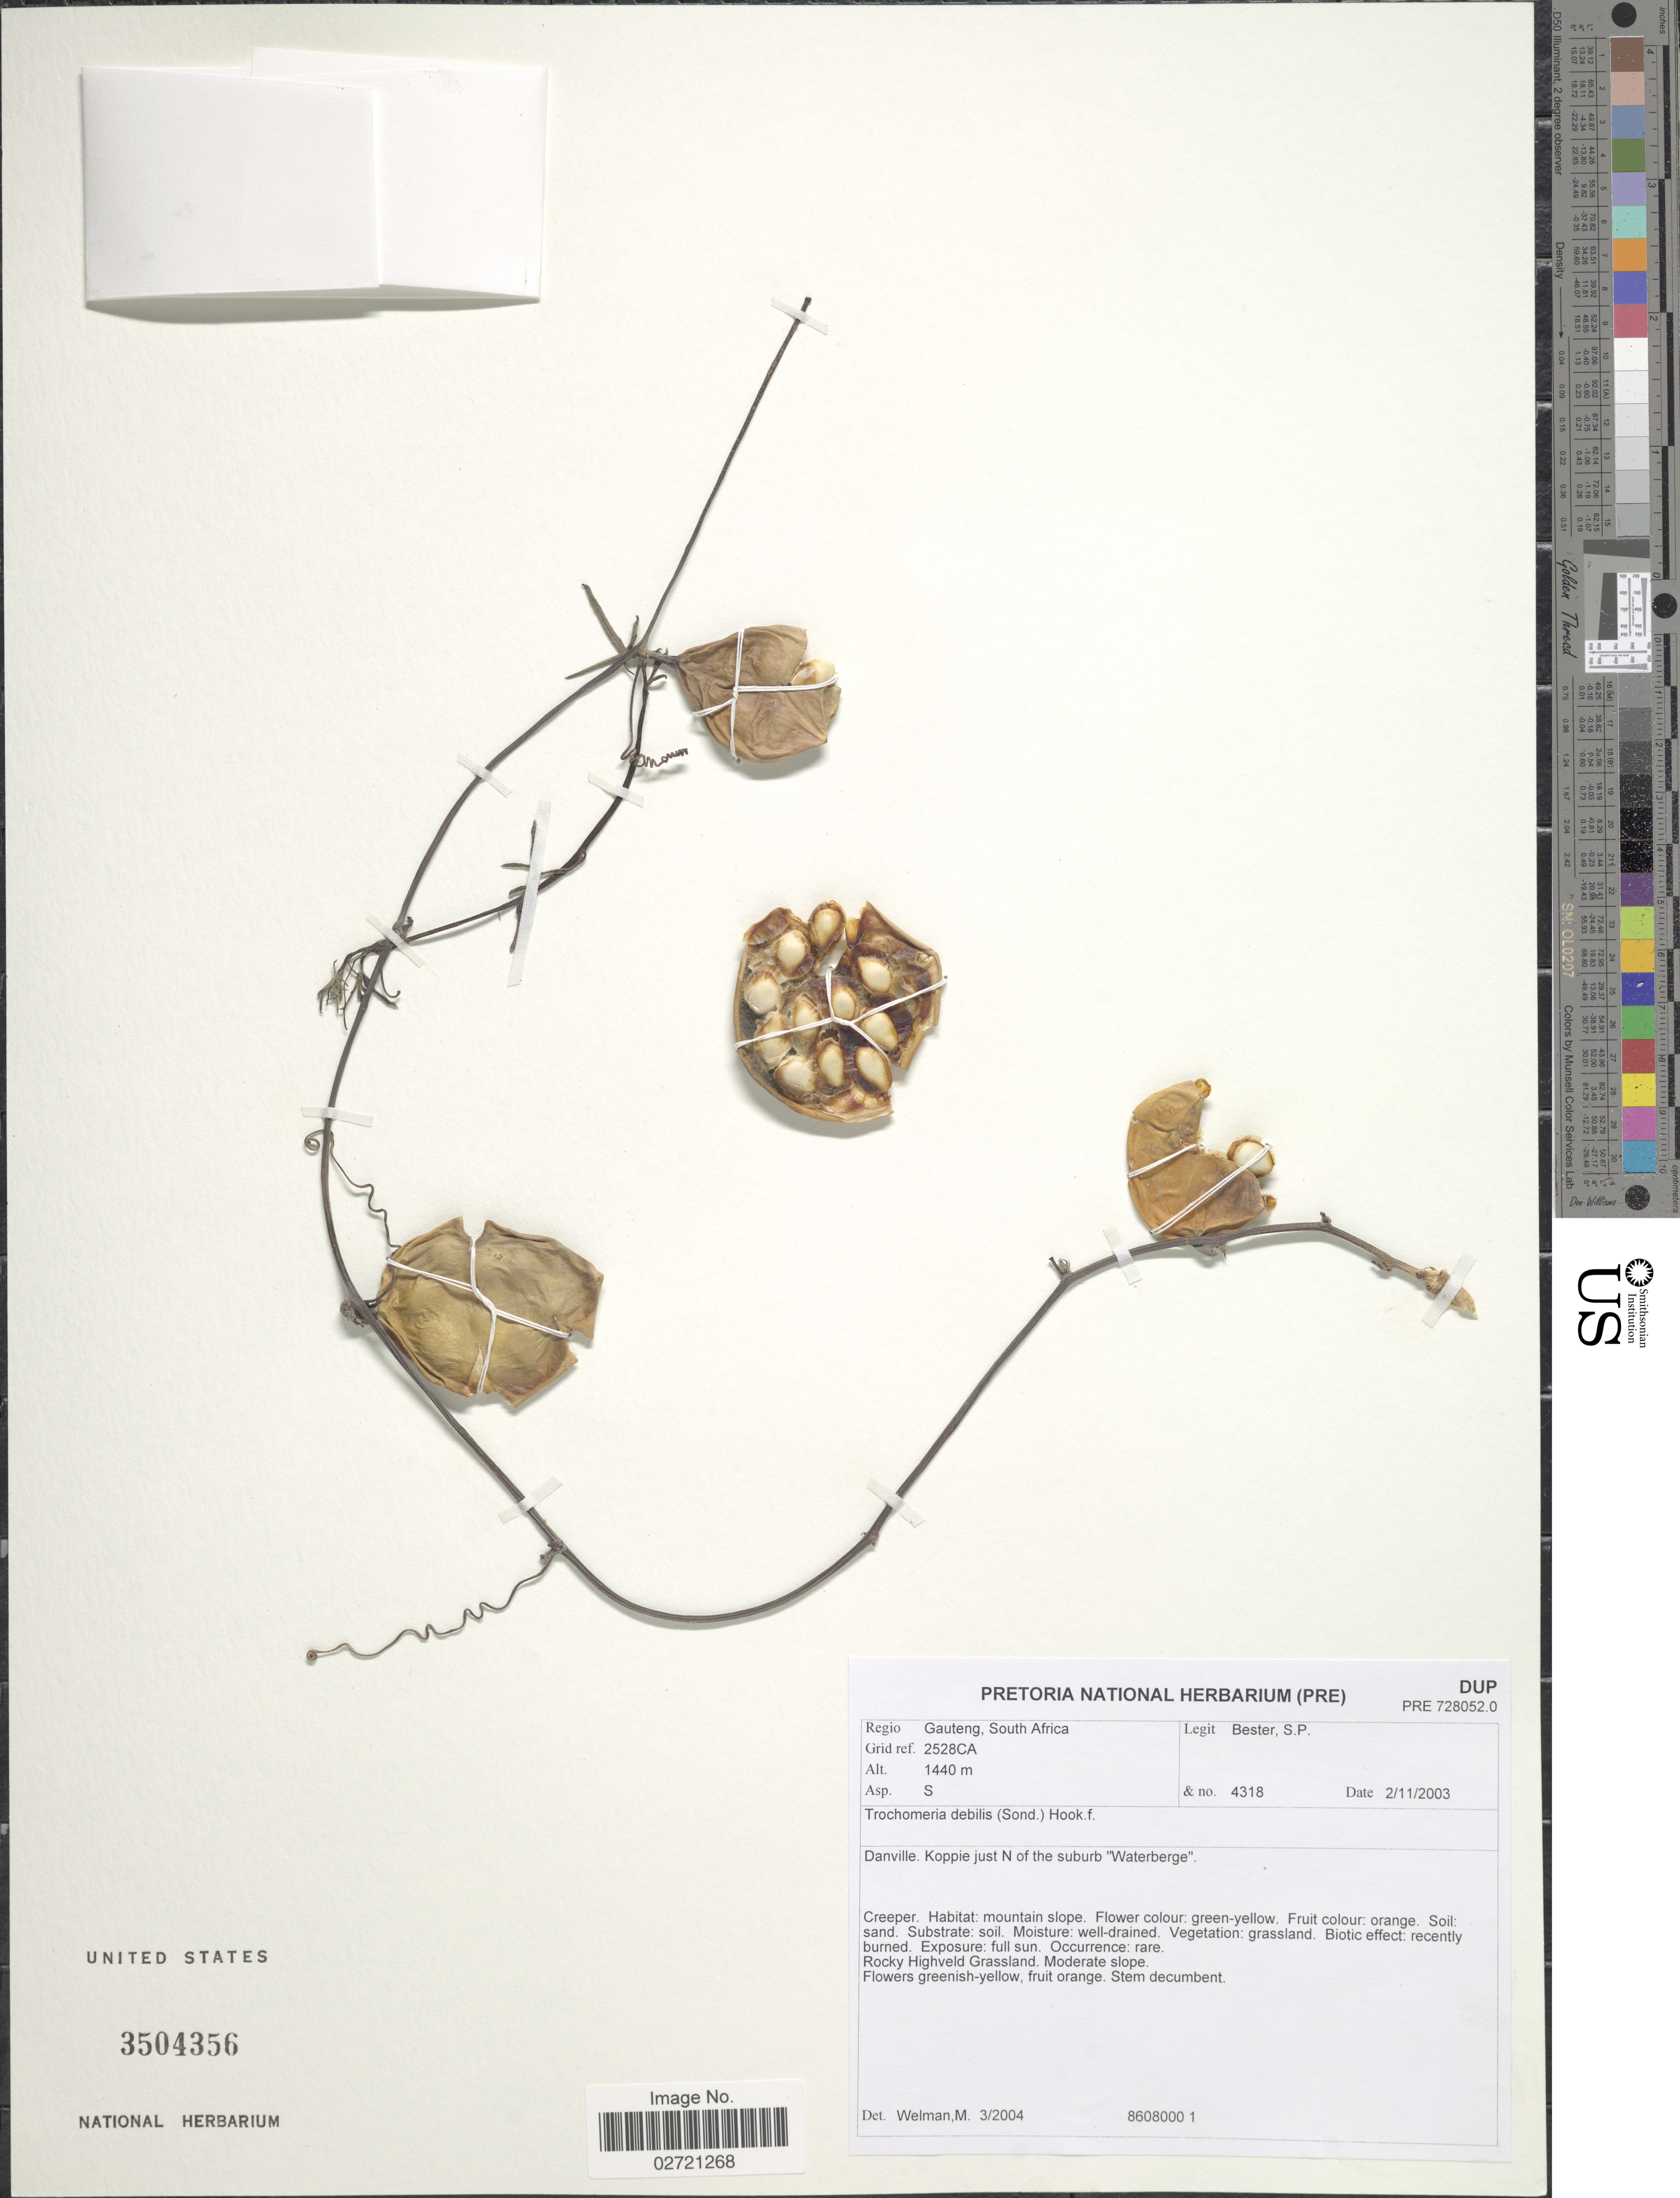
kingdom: Plantae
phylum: Tracheophyta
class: Magnoliopsida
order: Cucurbitales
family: Cucurbitaceae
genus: Trochomeria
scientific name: Trochomeria debilis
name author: Hook. f.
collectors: S. Bester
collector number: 4318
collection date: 2003-11-02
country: South Africa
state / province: Gauteng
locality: Danville. Koppie just N of the suburb "Waterberge" Grid Ref 2528CA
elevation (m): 1440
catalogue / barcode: US 3504356